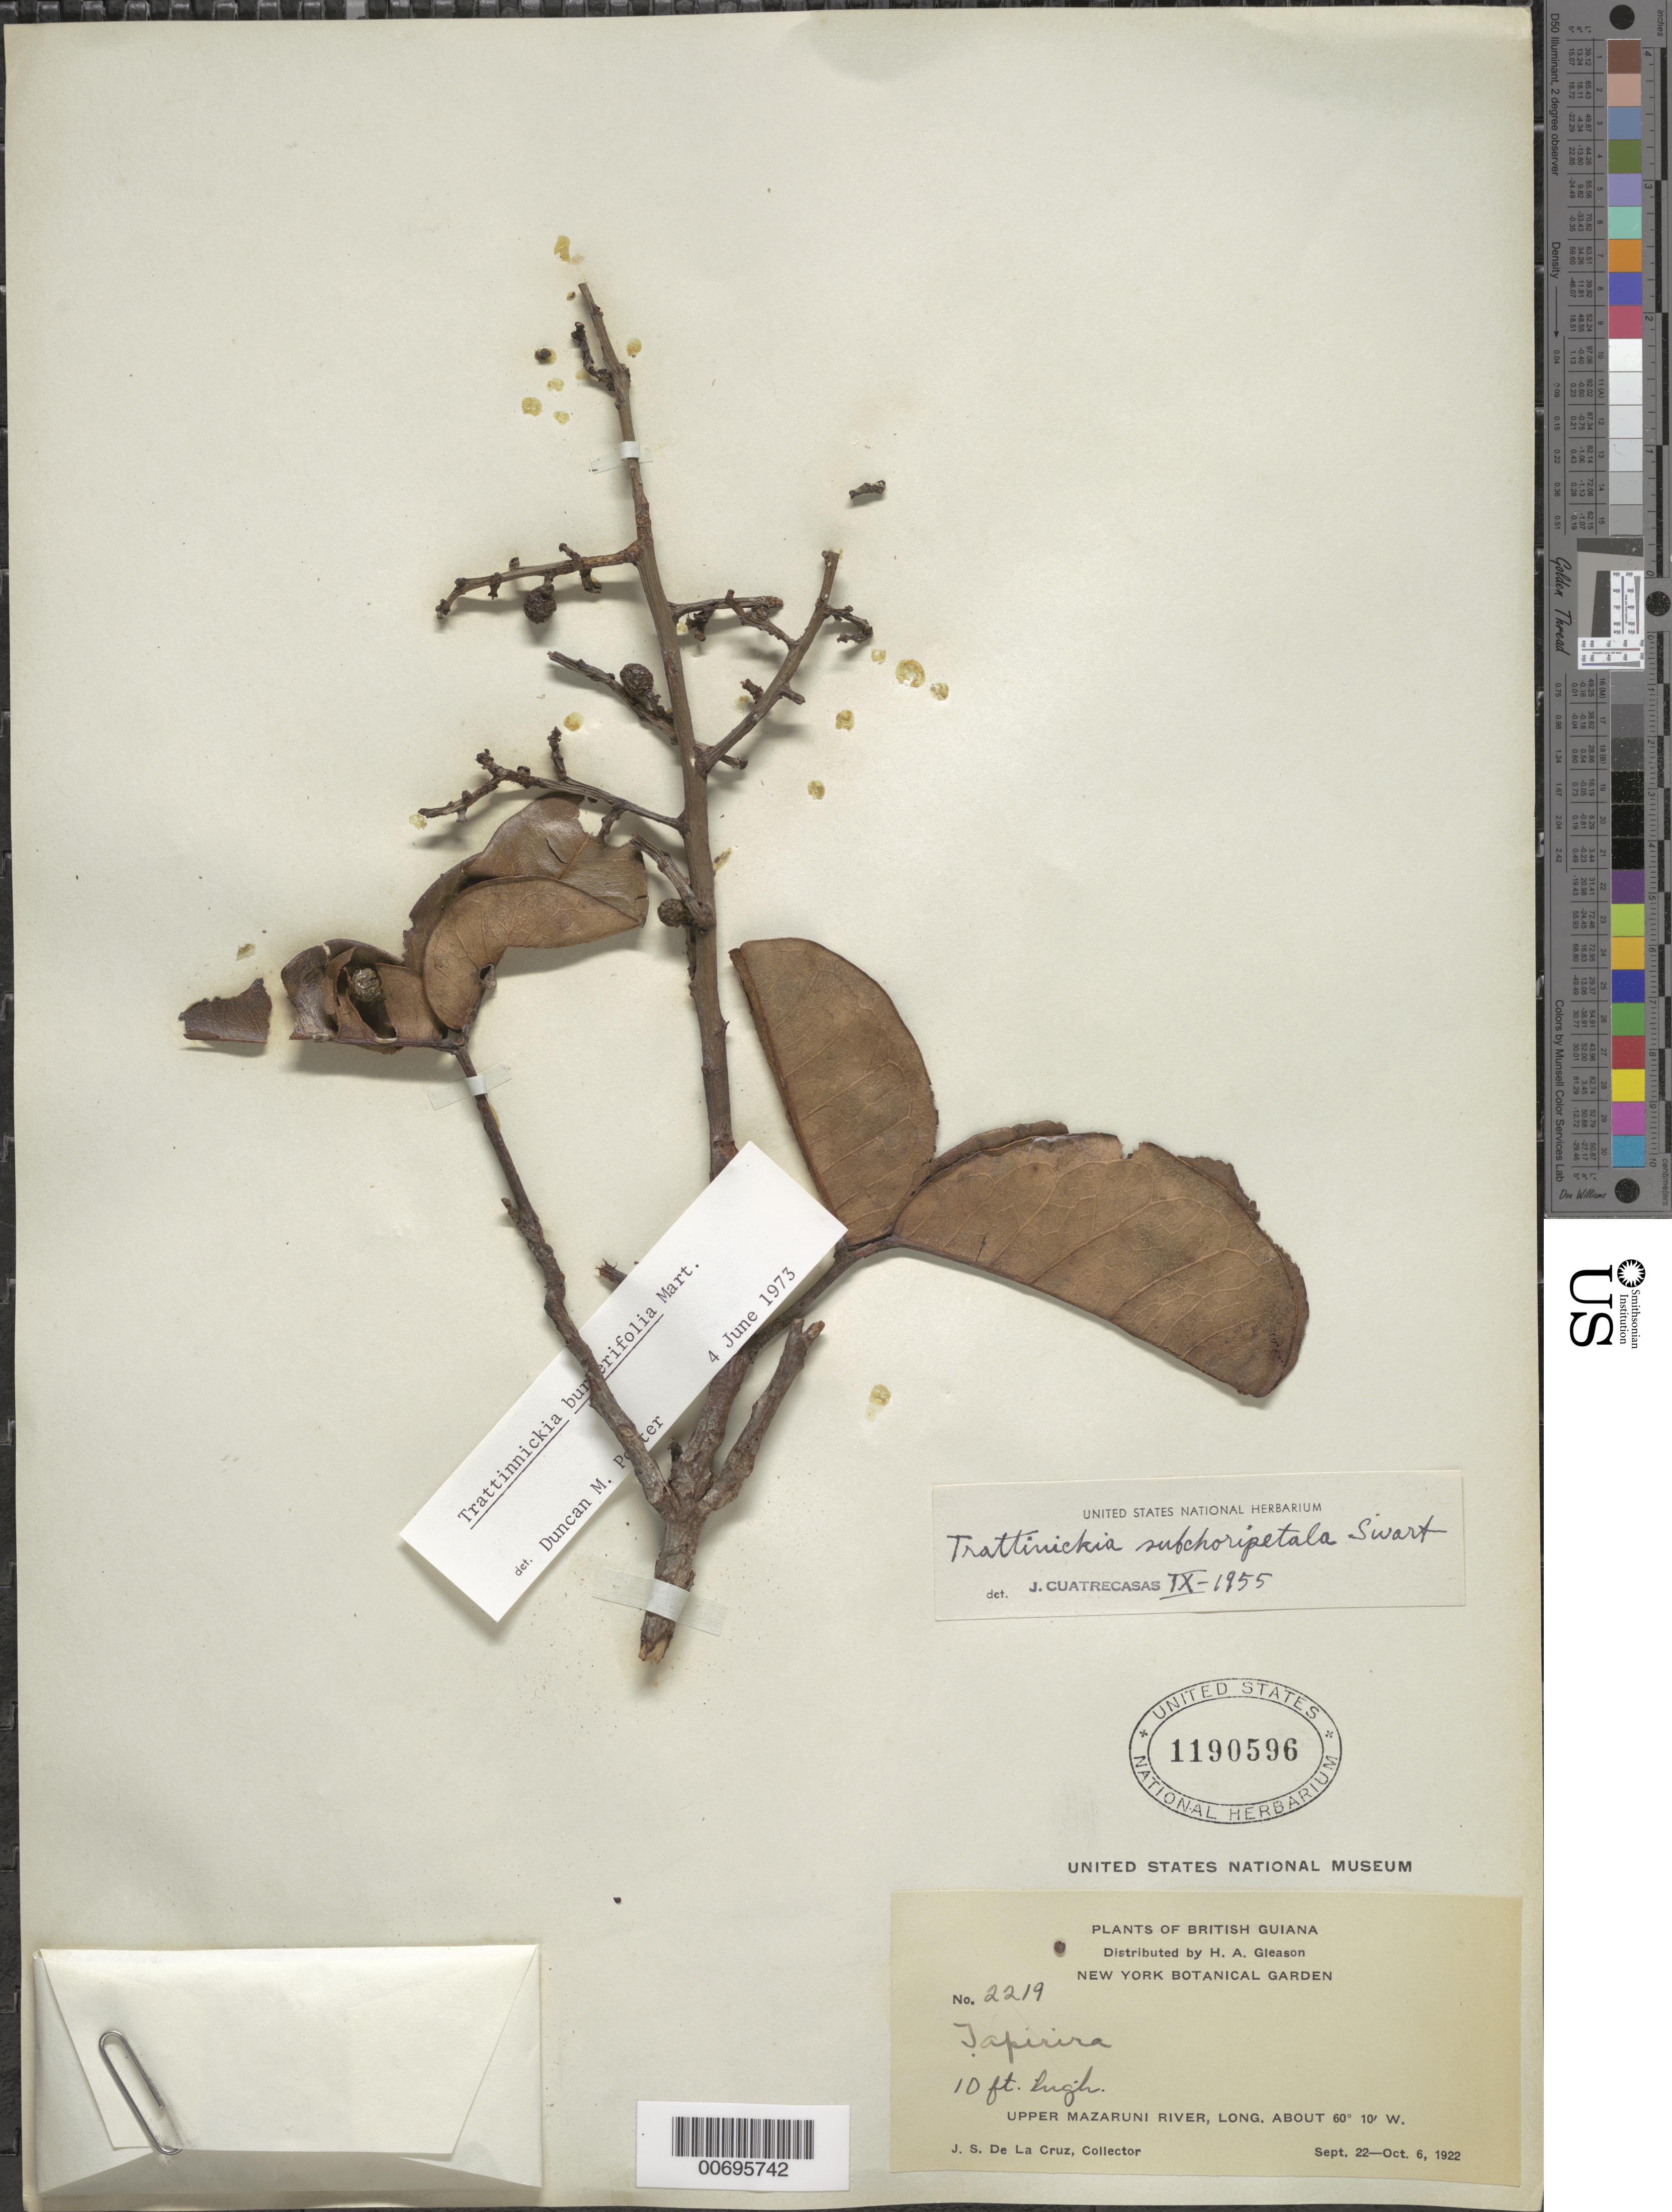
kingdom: Plantae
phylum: Tracheophyta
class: Magnoliopsida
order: Sapindales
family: Burseraceae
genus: Trattinnickia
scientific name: Trattinnickia burserifolia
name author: Mart.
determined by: Porter, D. M.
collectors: J. S. de la Cruz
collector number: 2219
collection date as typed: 22-Sep-22 to 6-Oct-22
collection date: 1922-09-22/1922-10-06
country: Guyana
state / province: Cuyuni-Mazaruni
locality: Upper Mazaruni R.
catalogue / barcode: US 1190596